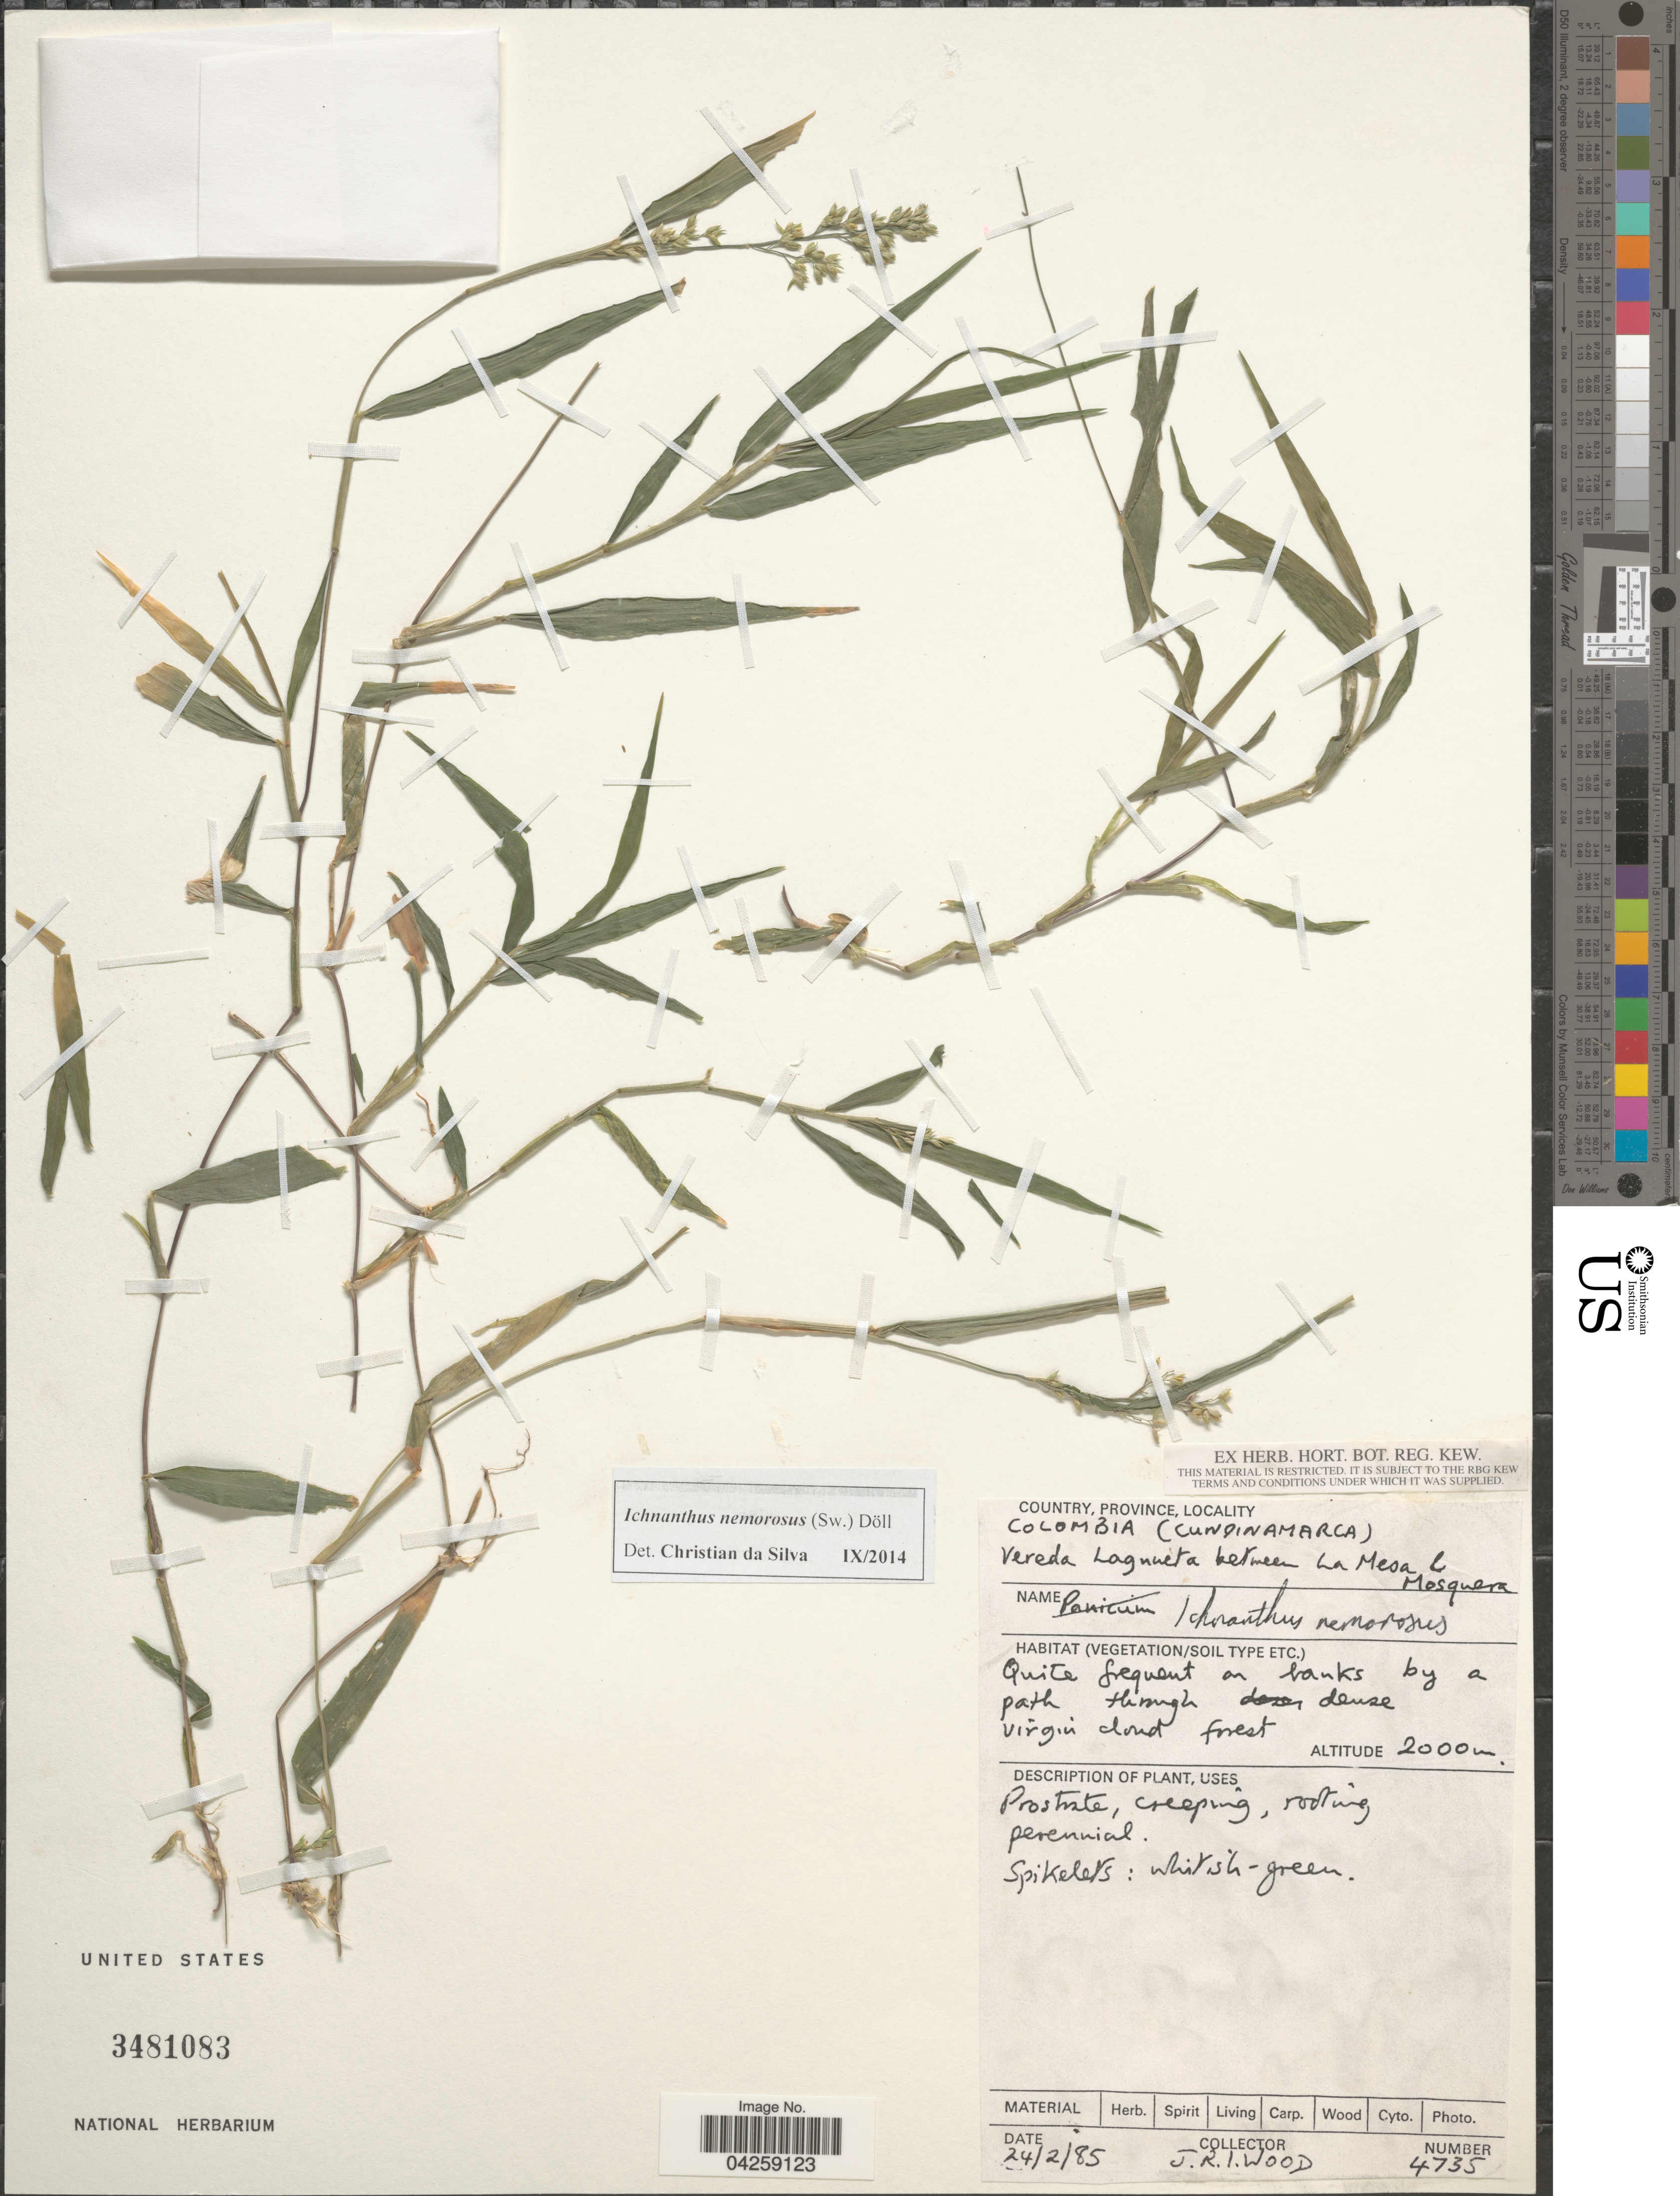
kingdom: Plantae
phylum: Tracheophyta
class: Liliopsida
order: Poales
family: Poaceae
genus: Ichnanthus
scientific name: Ichnanthus nemorosus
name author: (Sw.) Döll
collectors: J. R. I. Wood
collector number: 4735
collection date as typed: Transcribed d/m/y: 24/2/85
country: Colombia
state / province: Cundinamarca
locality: Vereda Laguneta between La Mesa de Mosquera. Quite frequent on banks by a path through dense virgin cloud forest.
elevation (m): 2000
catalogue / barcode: US 3481083